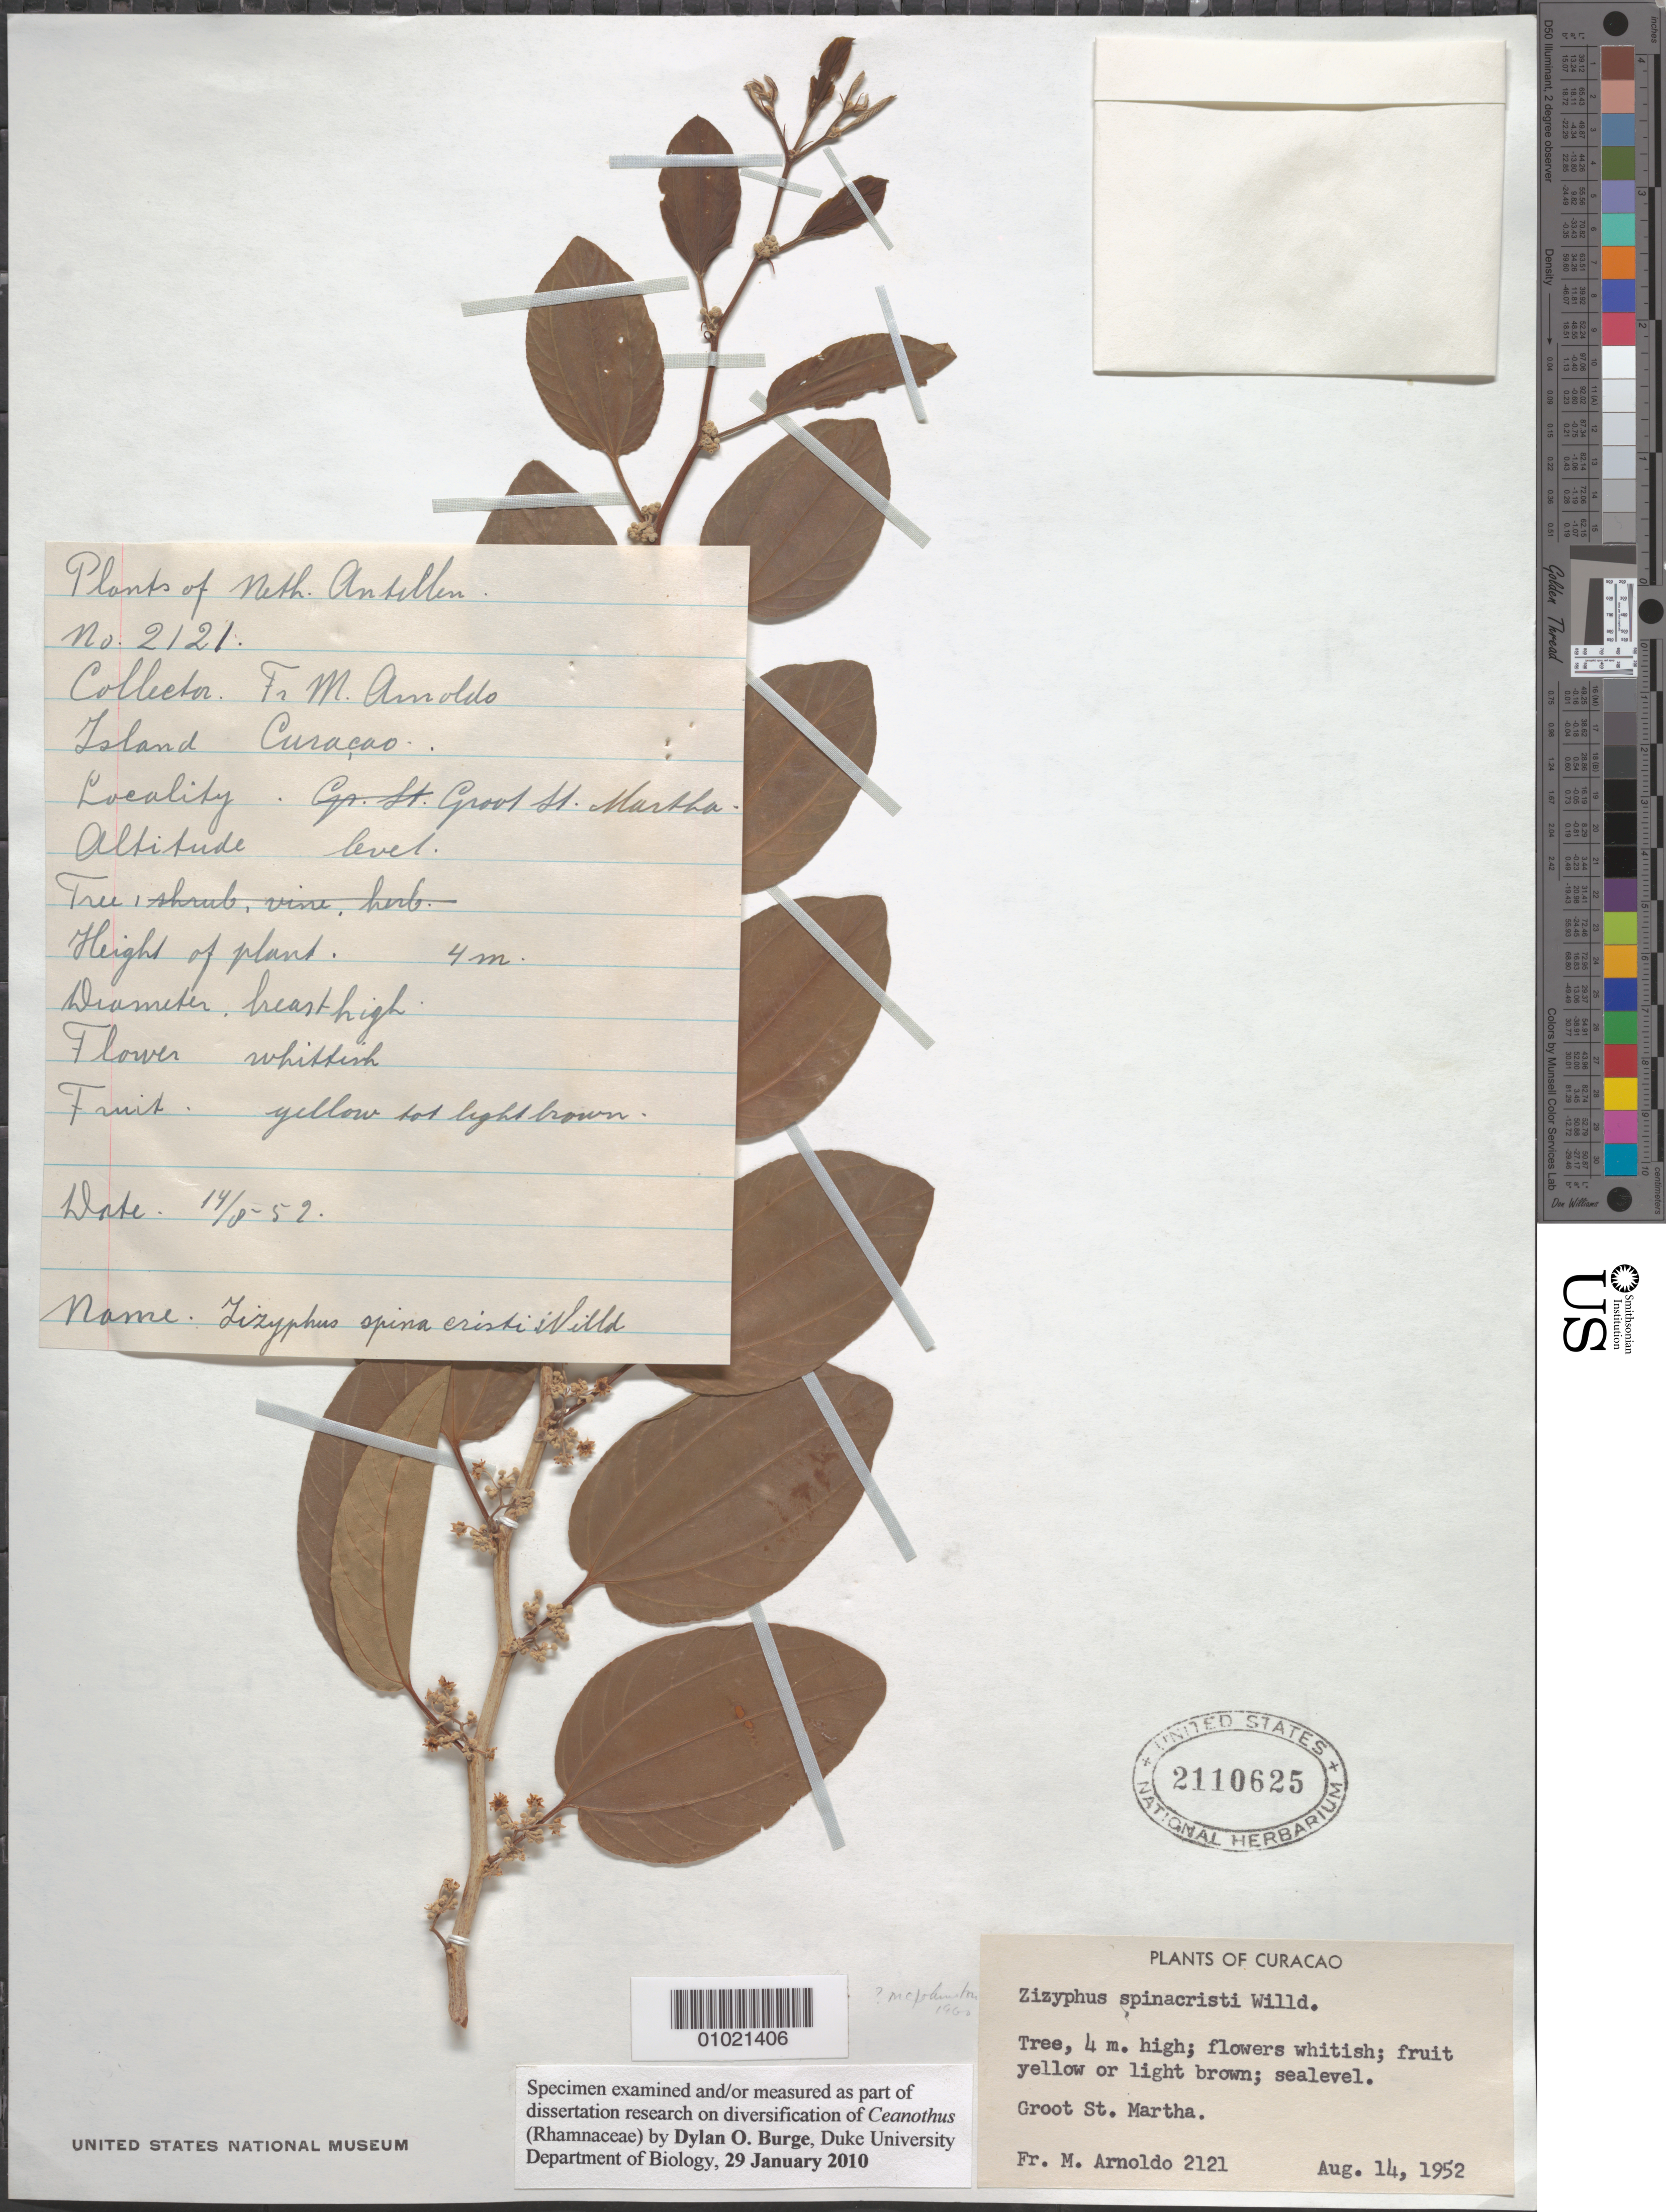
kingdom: Plantae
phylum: Tracheophyta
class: Magnoliopsida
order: Rosales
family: Rhamnaceae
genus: Ziziphus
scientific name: Ziziphus spina-christi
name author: (L.) Willd.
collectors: N. Arnoldo-Broeders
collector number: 2121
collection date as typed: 14 Aug 1952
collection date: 1952-08-14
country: Curaçao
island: Curaçao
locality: Groot St. Martha.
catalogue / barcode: US 2110625